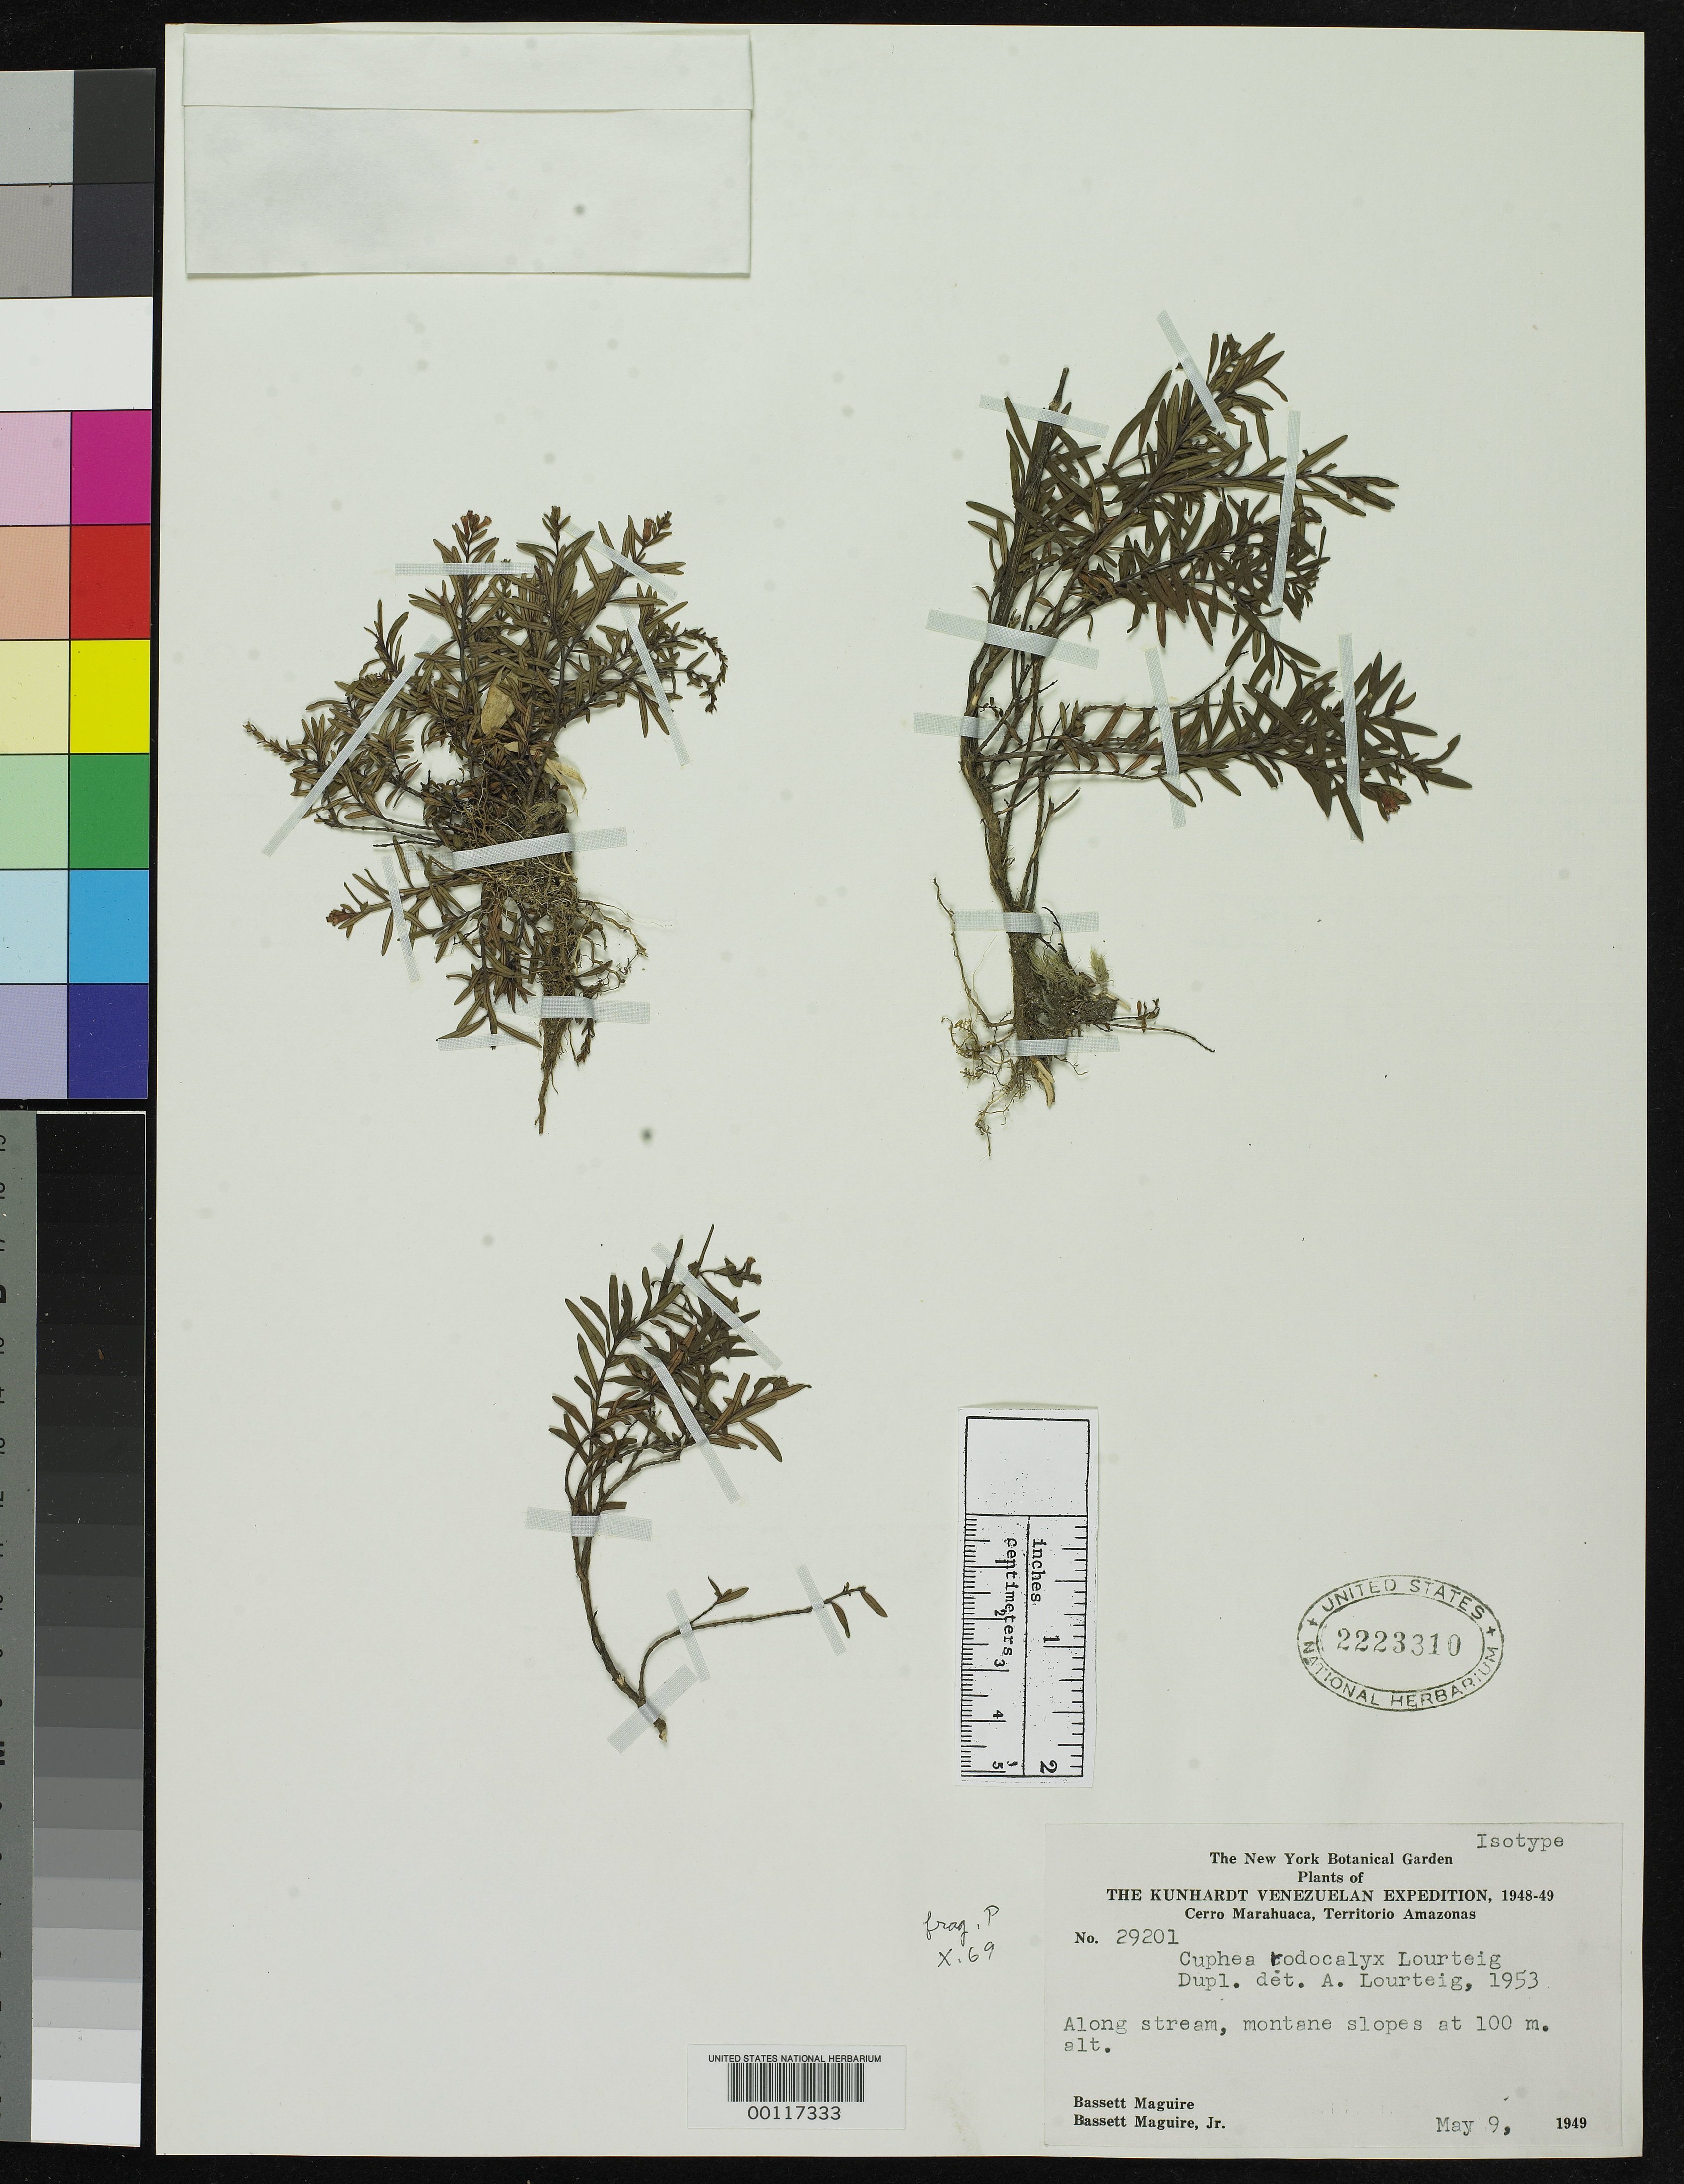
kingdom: Plantae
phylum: Tracheophyta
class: Magnoliopsida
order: Myrtales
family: Lythraceae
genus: Cuphea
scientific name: Cuphea rhodocalyx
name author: Lourteig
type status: Isotype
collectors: B. Maguire & C. K. Maguire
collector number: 29201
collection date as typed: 09 May 1949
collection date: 1949-05-09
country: Venezuela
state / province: Amazonas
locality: Cerro Marahuaca.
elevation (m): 100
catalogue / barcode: US 2223310